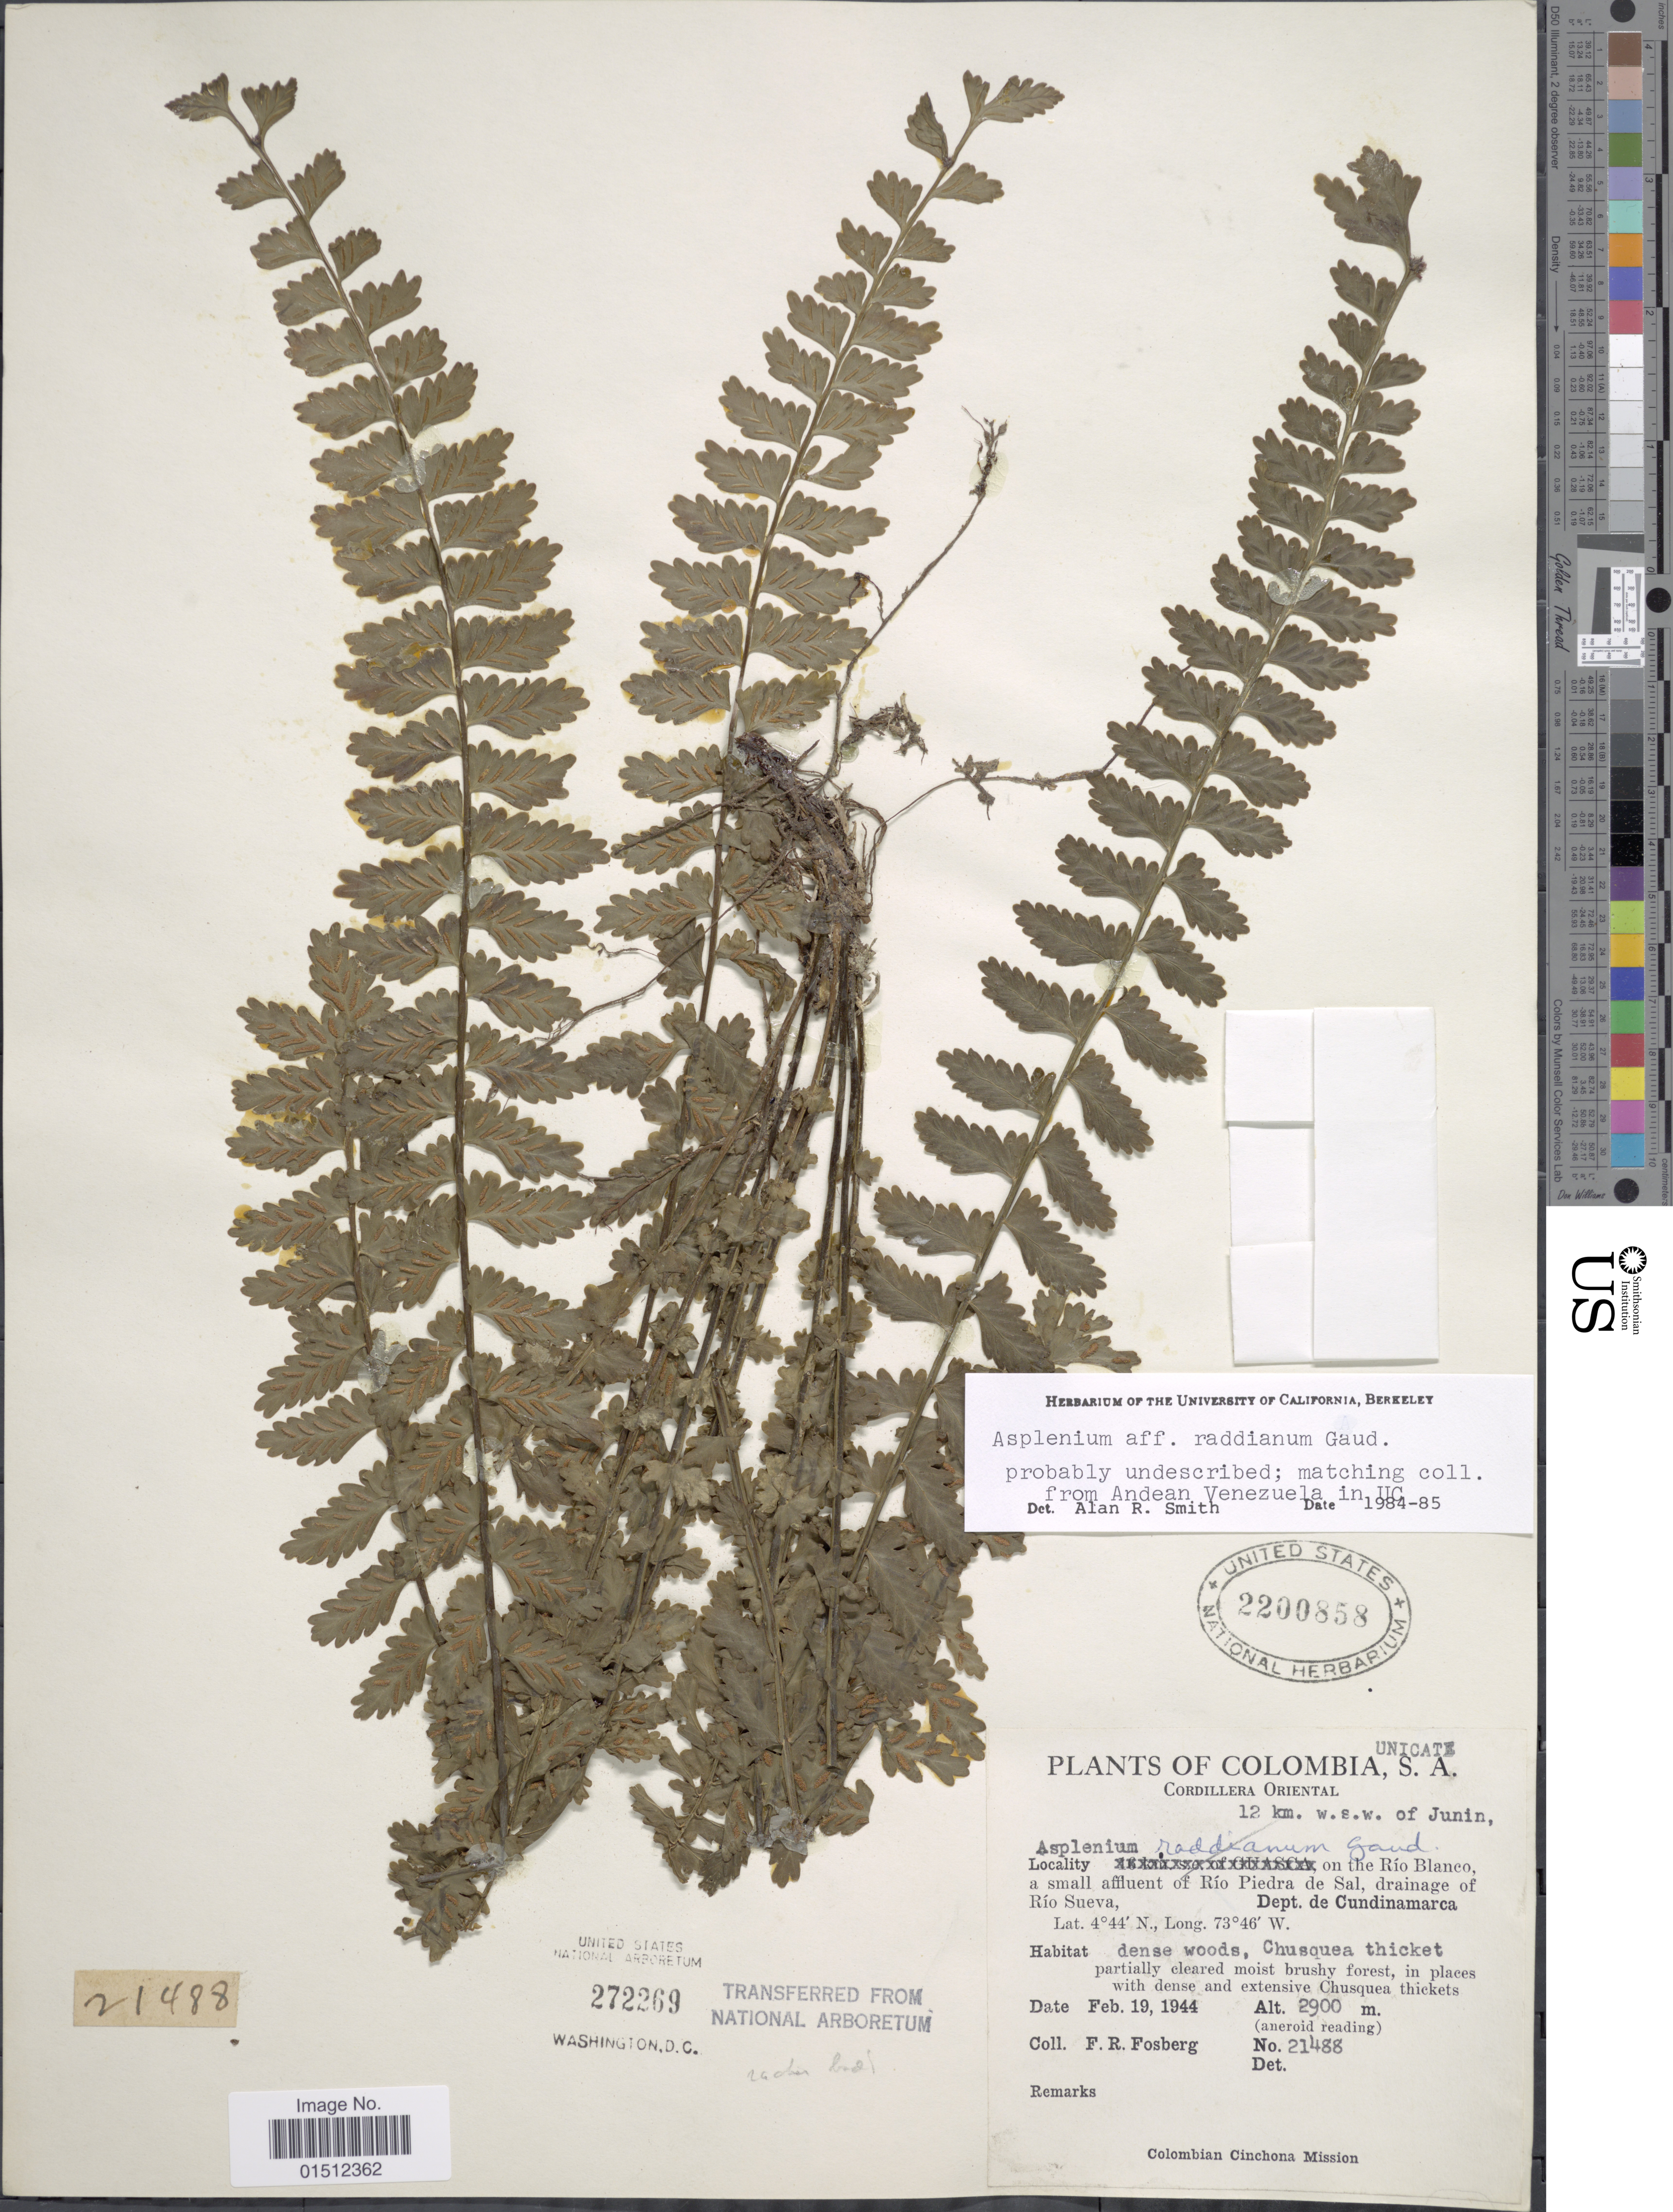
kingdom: Plantae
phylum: Tracheophyta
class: Polypodiopsida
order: Polypodiales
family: Aspleniaceae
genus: Asplenium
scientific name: Asplenium raddianum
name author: Gaudich.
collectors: F. R. Fosberg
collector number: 21488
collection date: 1944-02-19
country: Colombia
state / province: Cundinamarca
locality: Colombia, S.A. Cordillera Oriental. 12 km. w.s,w, of Junin. On the Rio Blanco, a small affluent of Rio Piedra de Sal, drainage of Rio Sueva. Dept. Cundinamarca.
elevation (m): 2900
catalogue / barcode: US 2200858